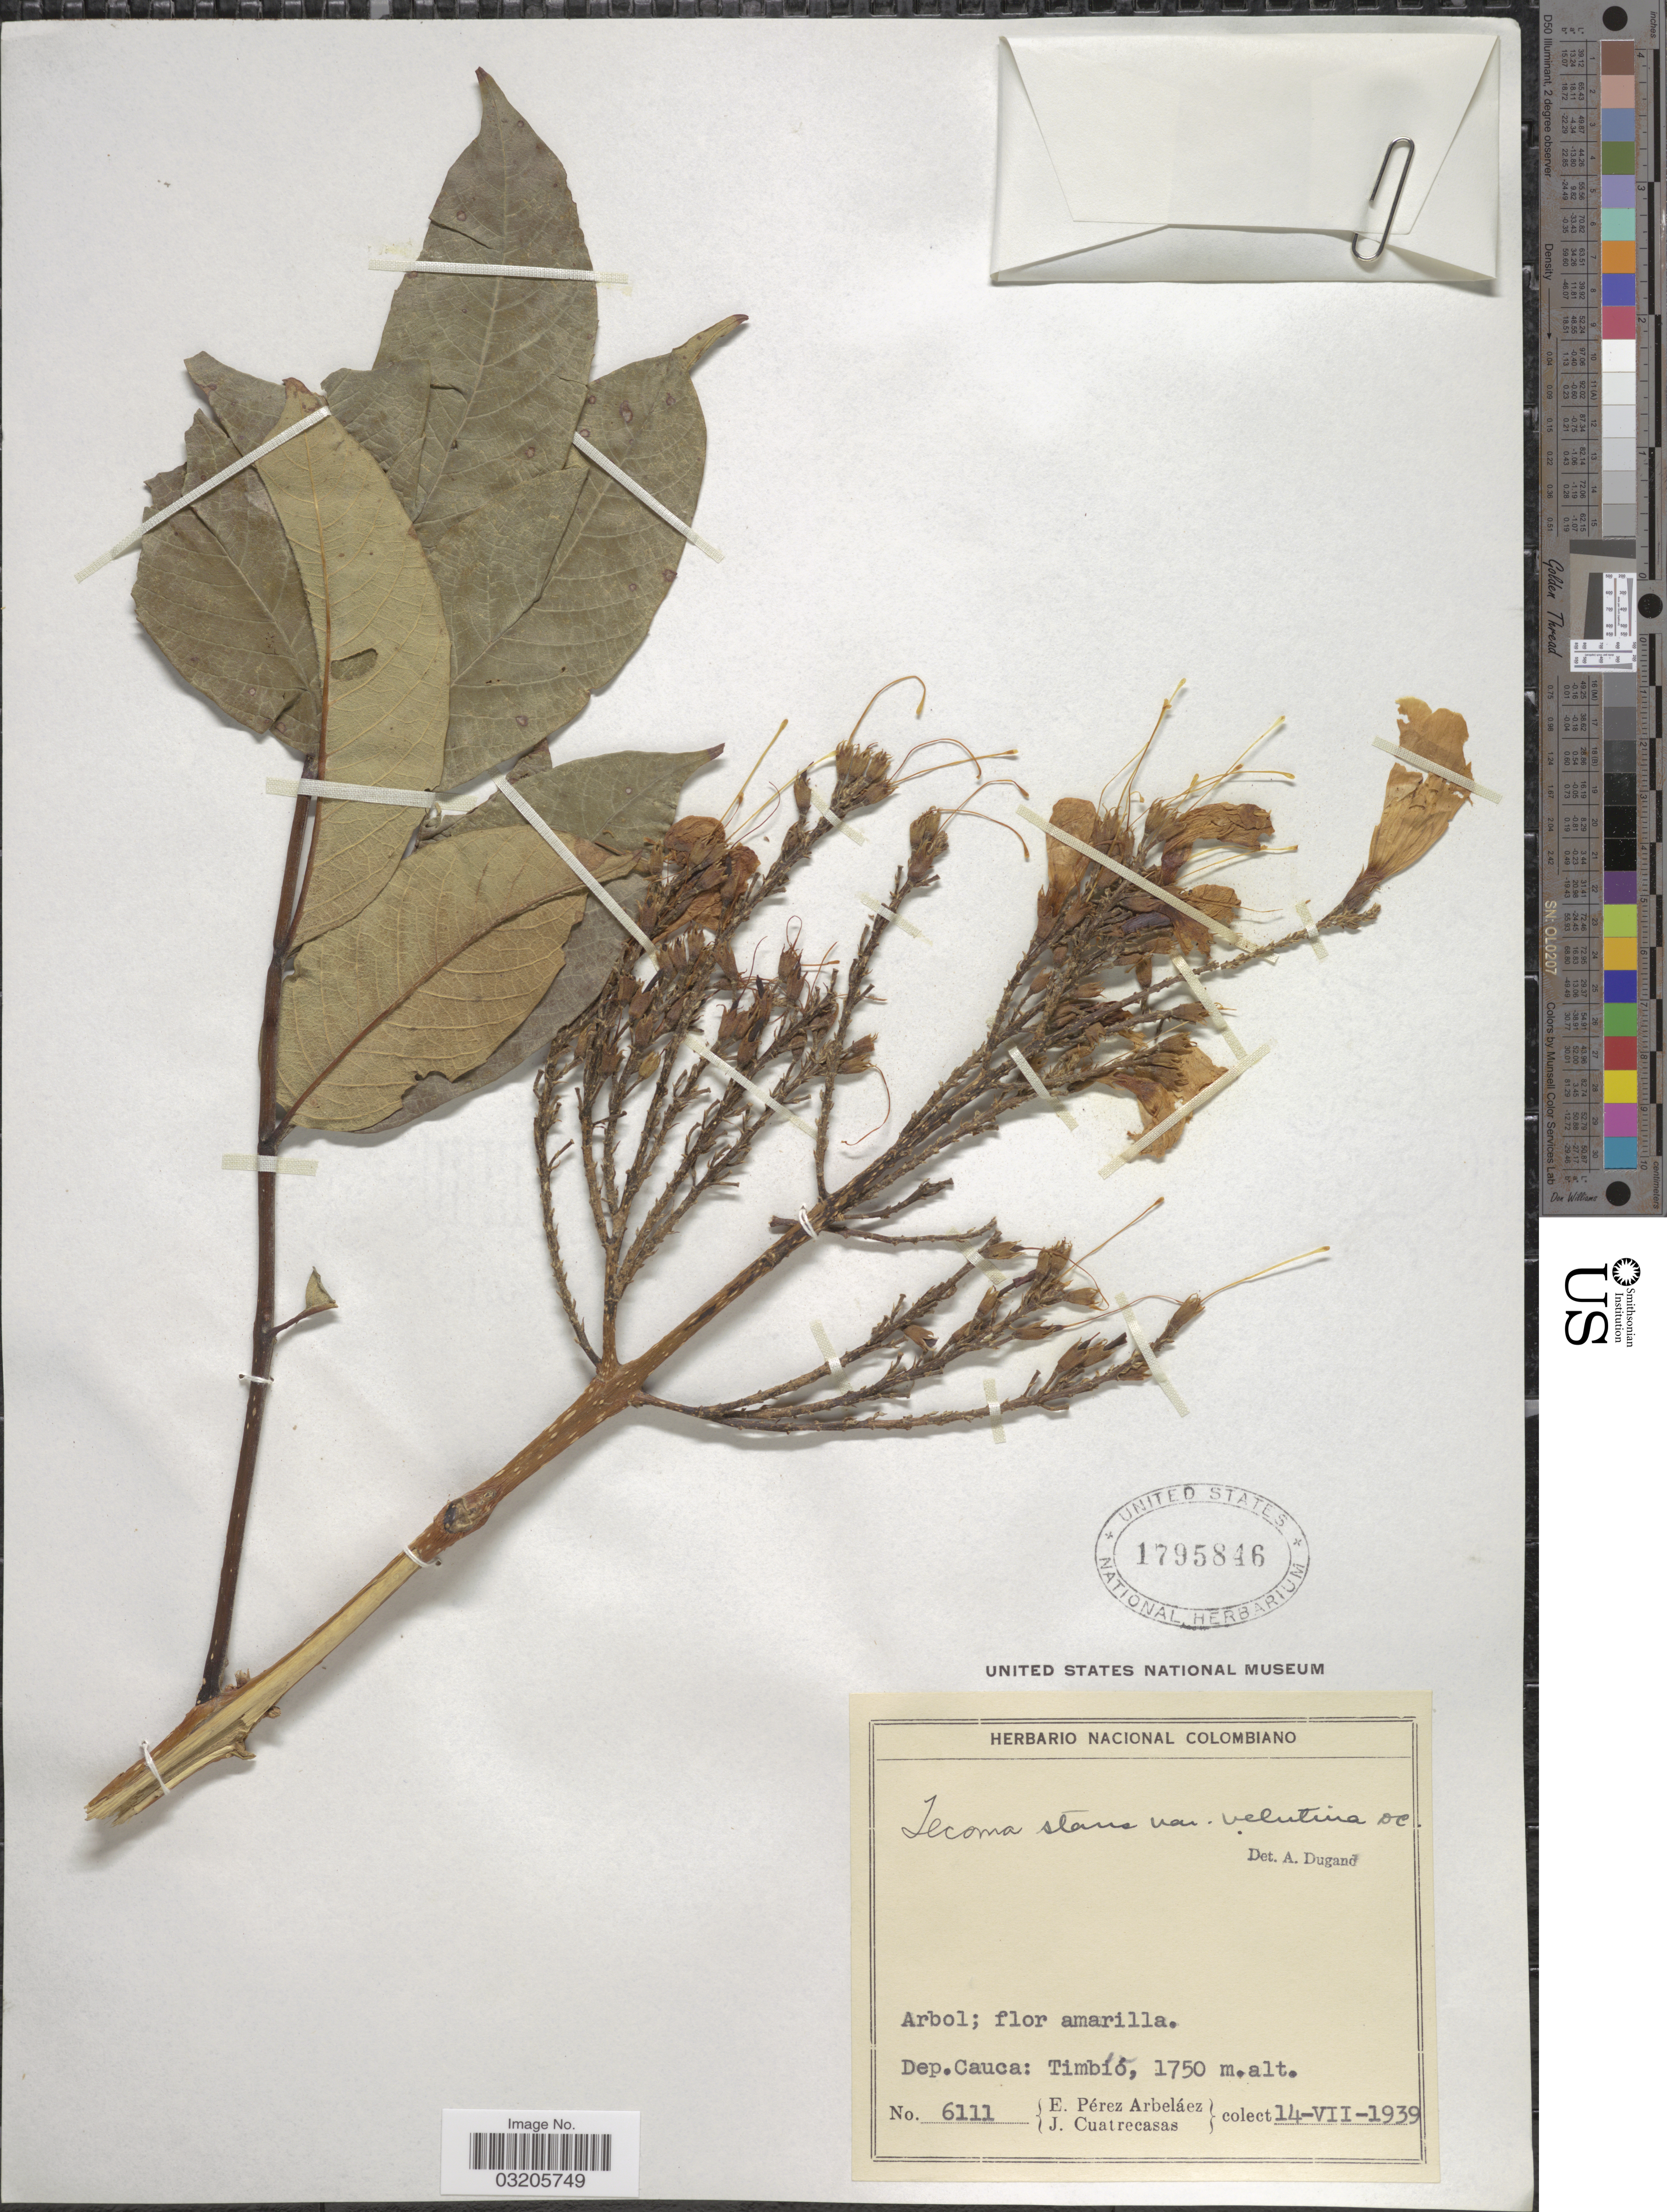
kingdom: Plantae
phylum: Tracheophyta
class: Magnoliopsida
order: Lamiales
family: Bignoniaceae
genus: Tecoma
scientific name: Tecoma stans var. velutina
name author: DC.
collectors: E. Pérez Arbeláez & J. Cuatrecasas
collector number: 6111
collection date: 1939-07-14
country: Colombia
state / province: Cauca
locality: Dep. Cauca. Timbío.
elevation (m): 1750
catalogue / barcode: US 1795846